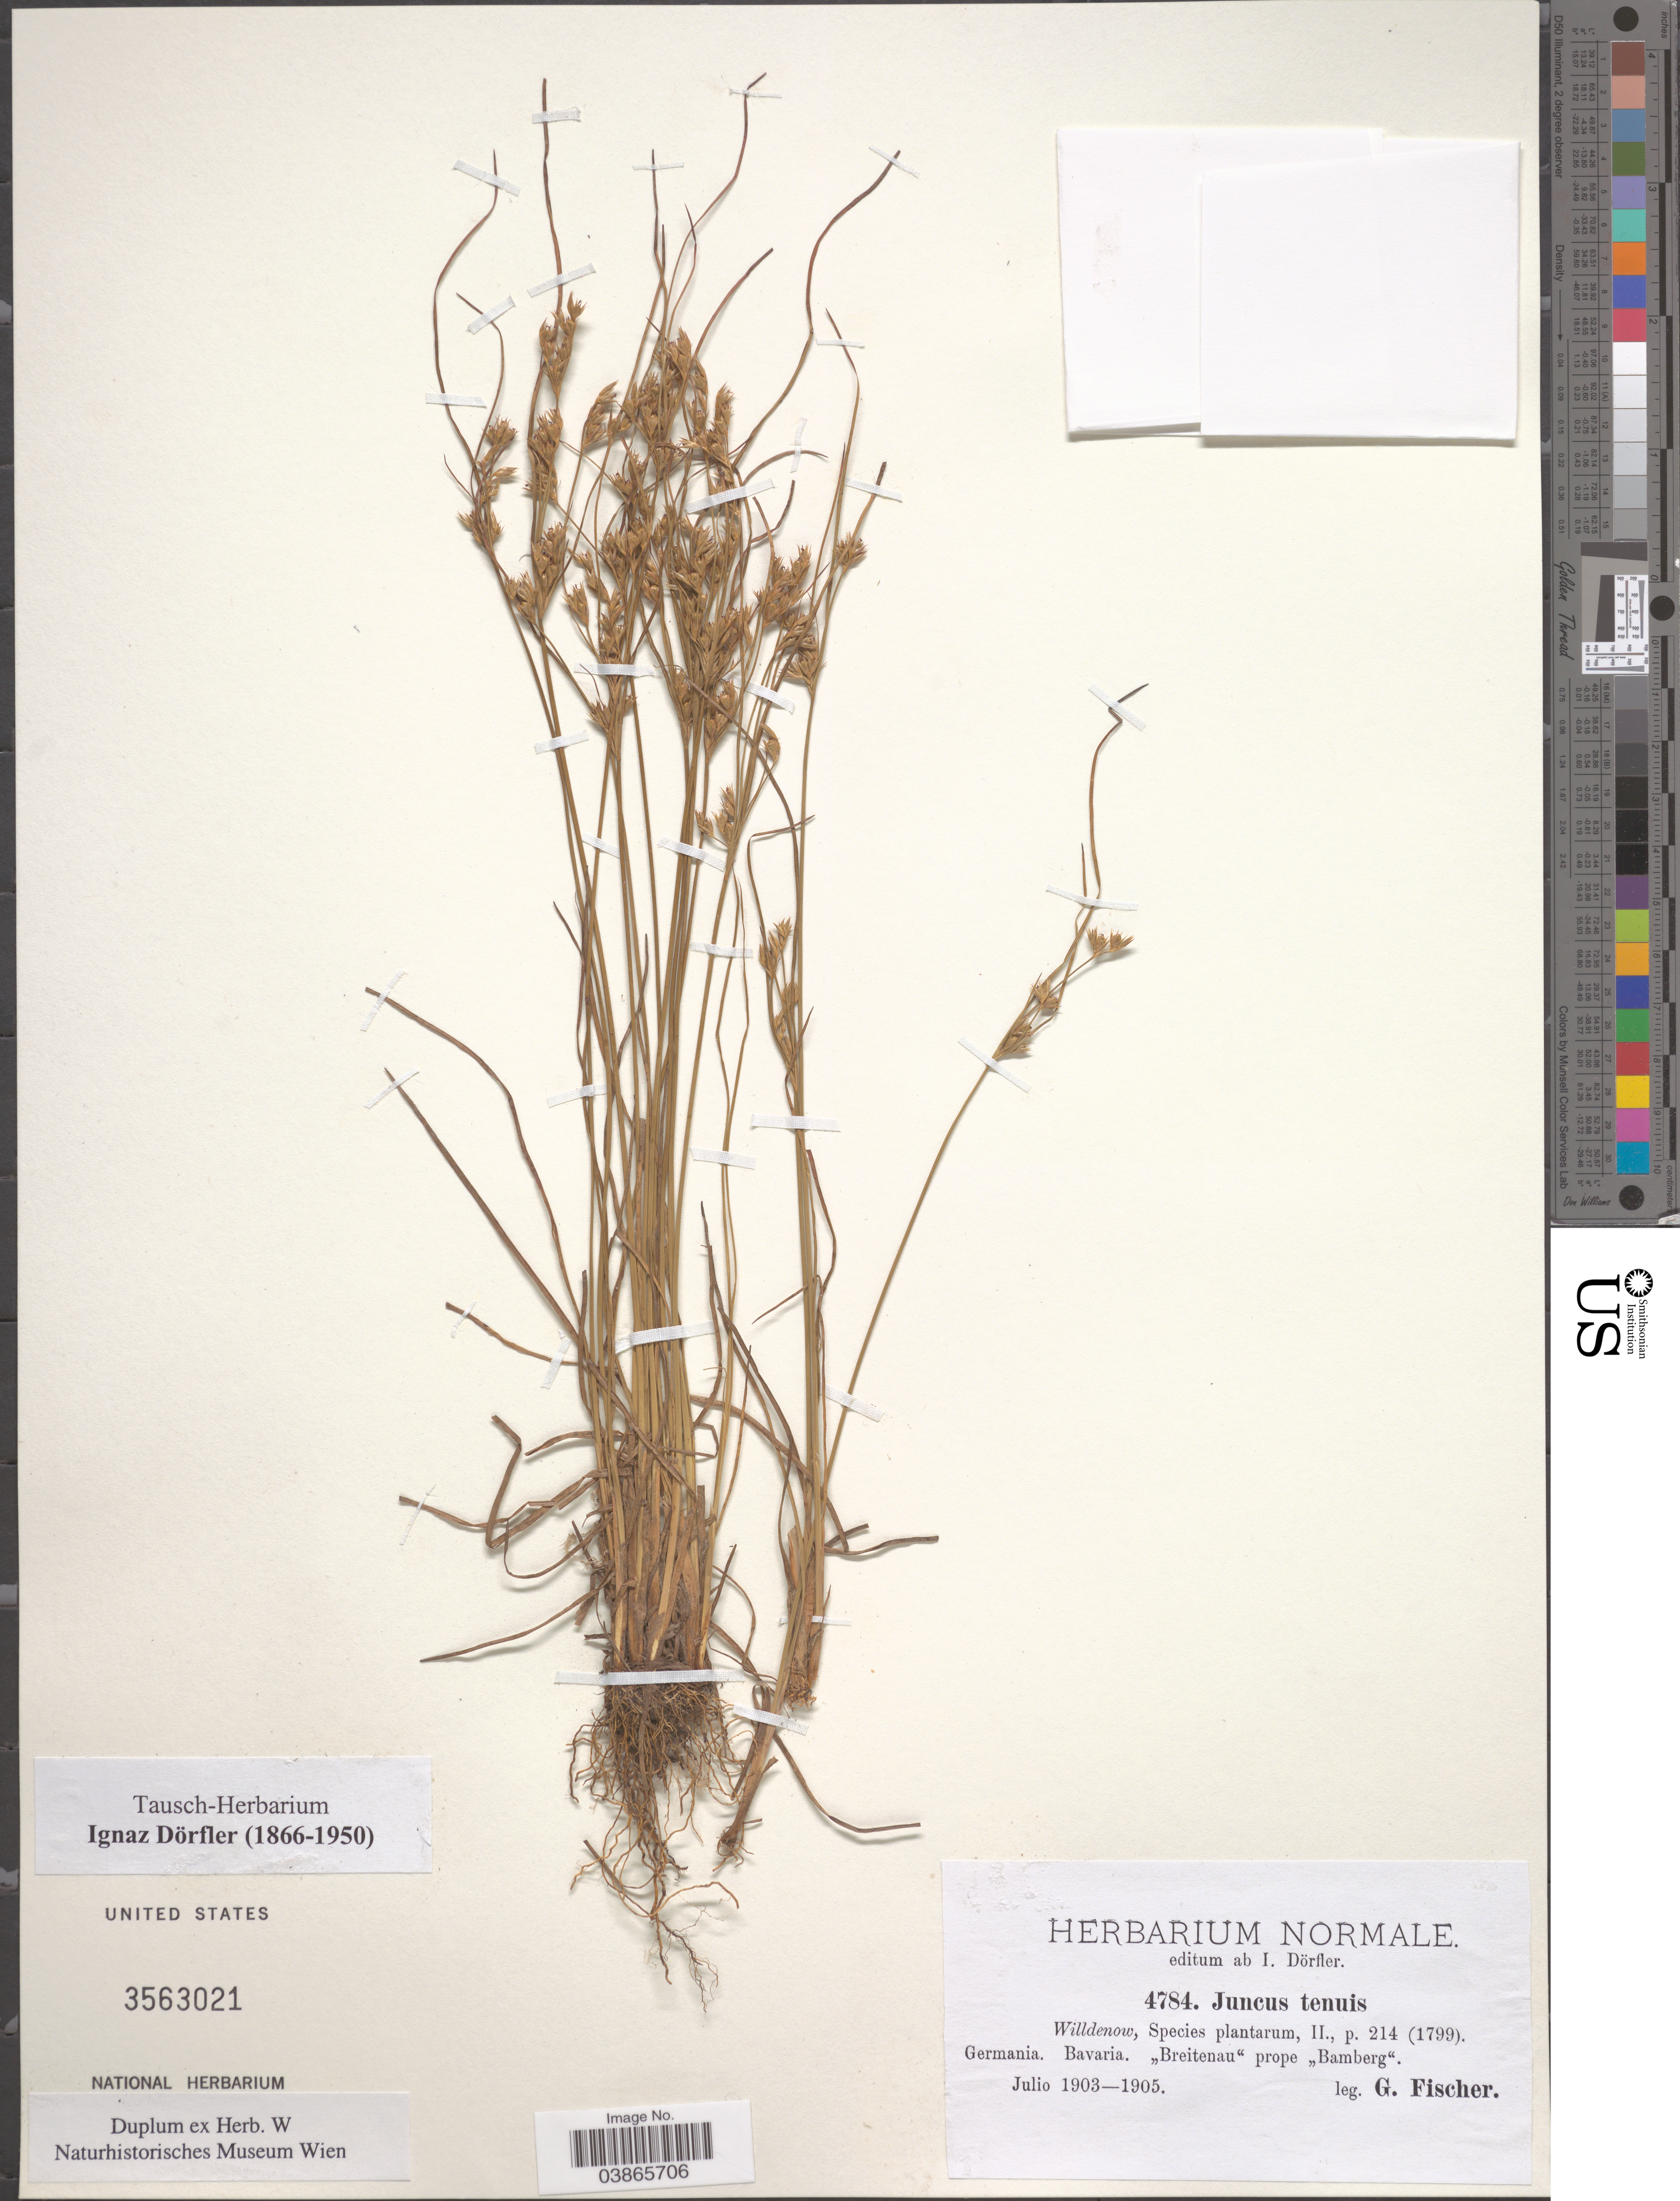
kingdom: Plantae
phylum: Tracheophyta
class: Liliopsida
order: Poales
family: Juncaceae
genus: Juncus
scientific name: Juncus tenuis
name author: Willd.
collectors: G. Fischer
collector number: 4784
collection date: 1903-07/1905-07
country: Germany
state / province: Bayern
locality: Bavaria. "Breitenau" prope "Bamberg".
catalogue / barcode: US 3563021